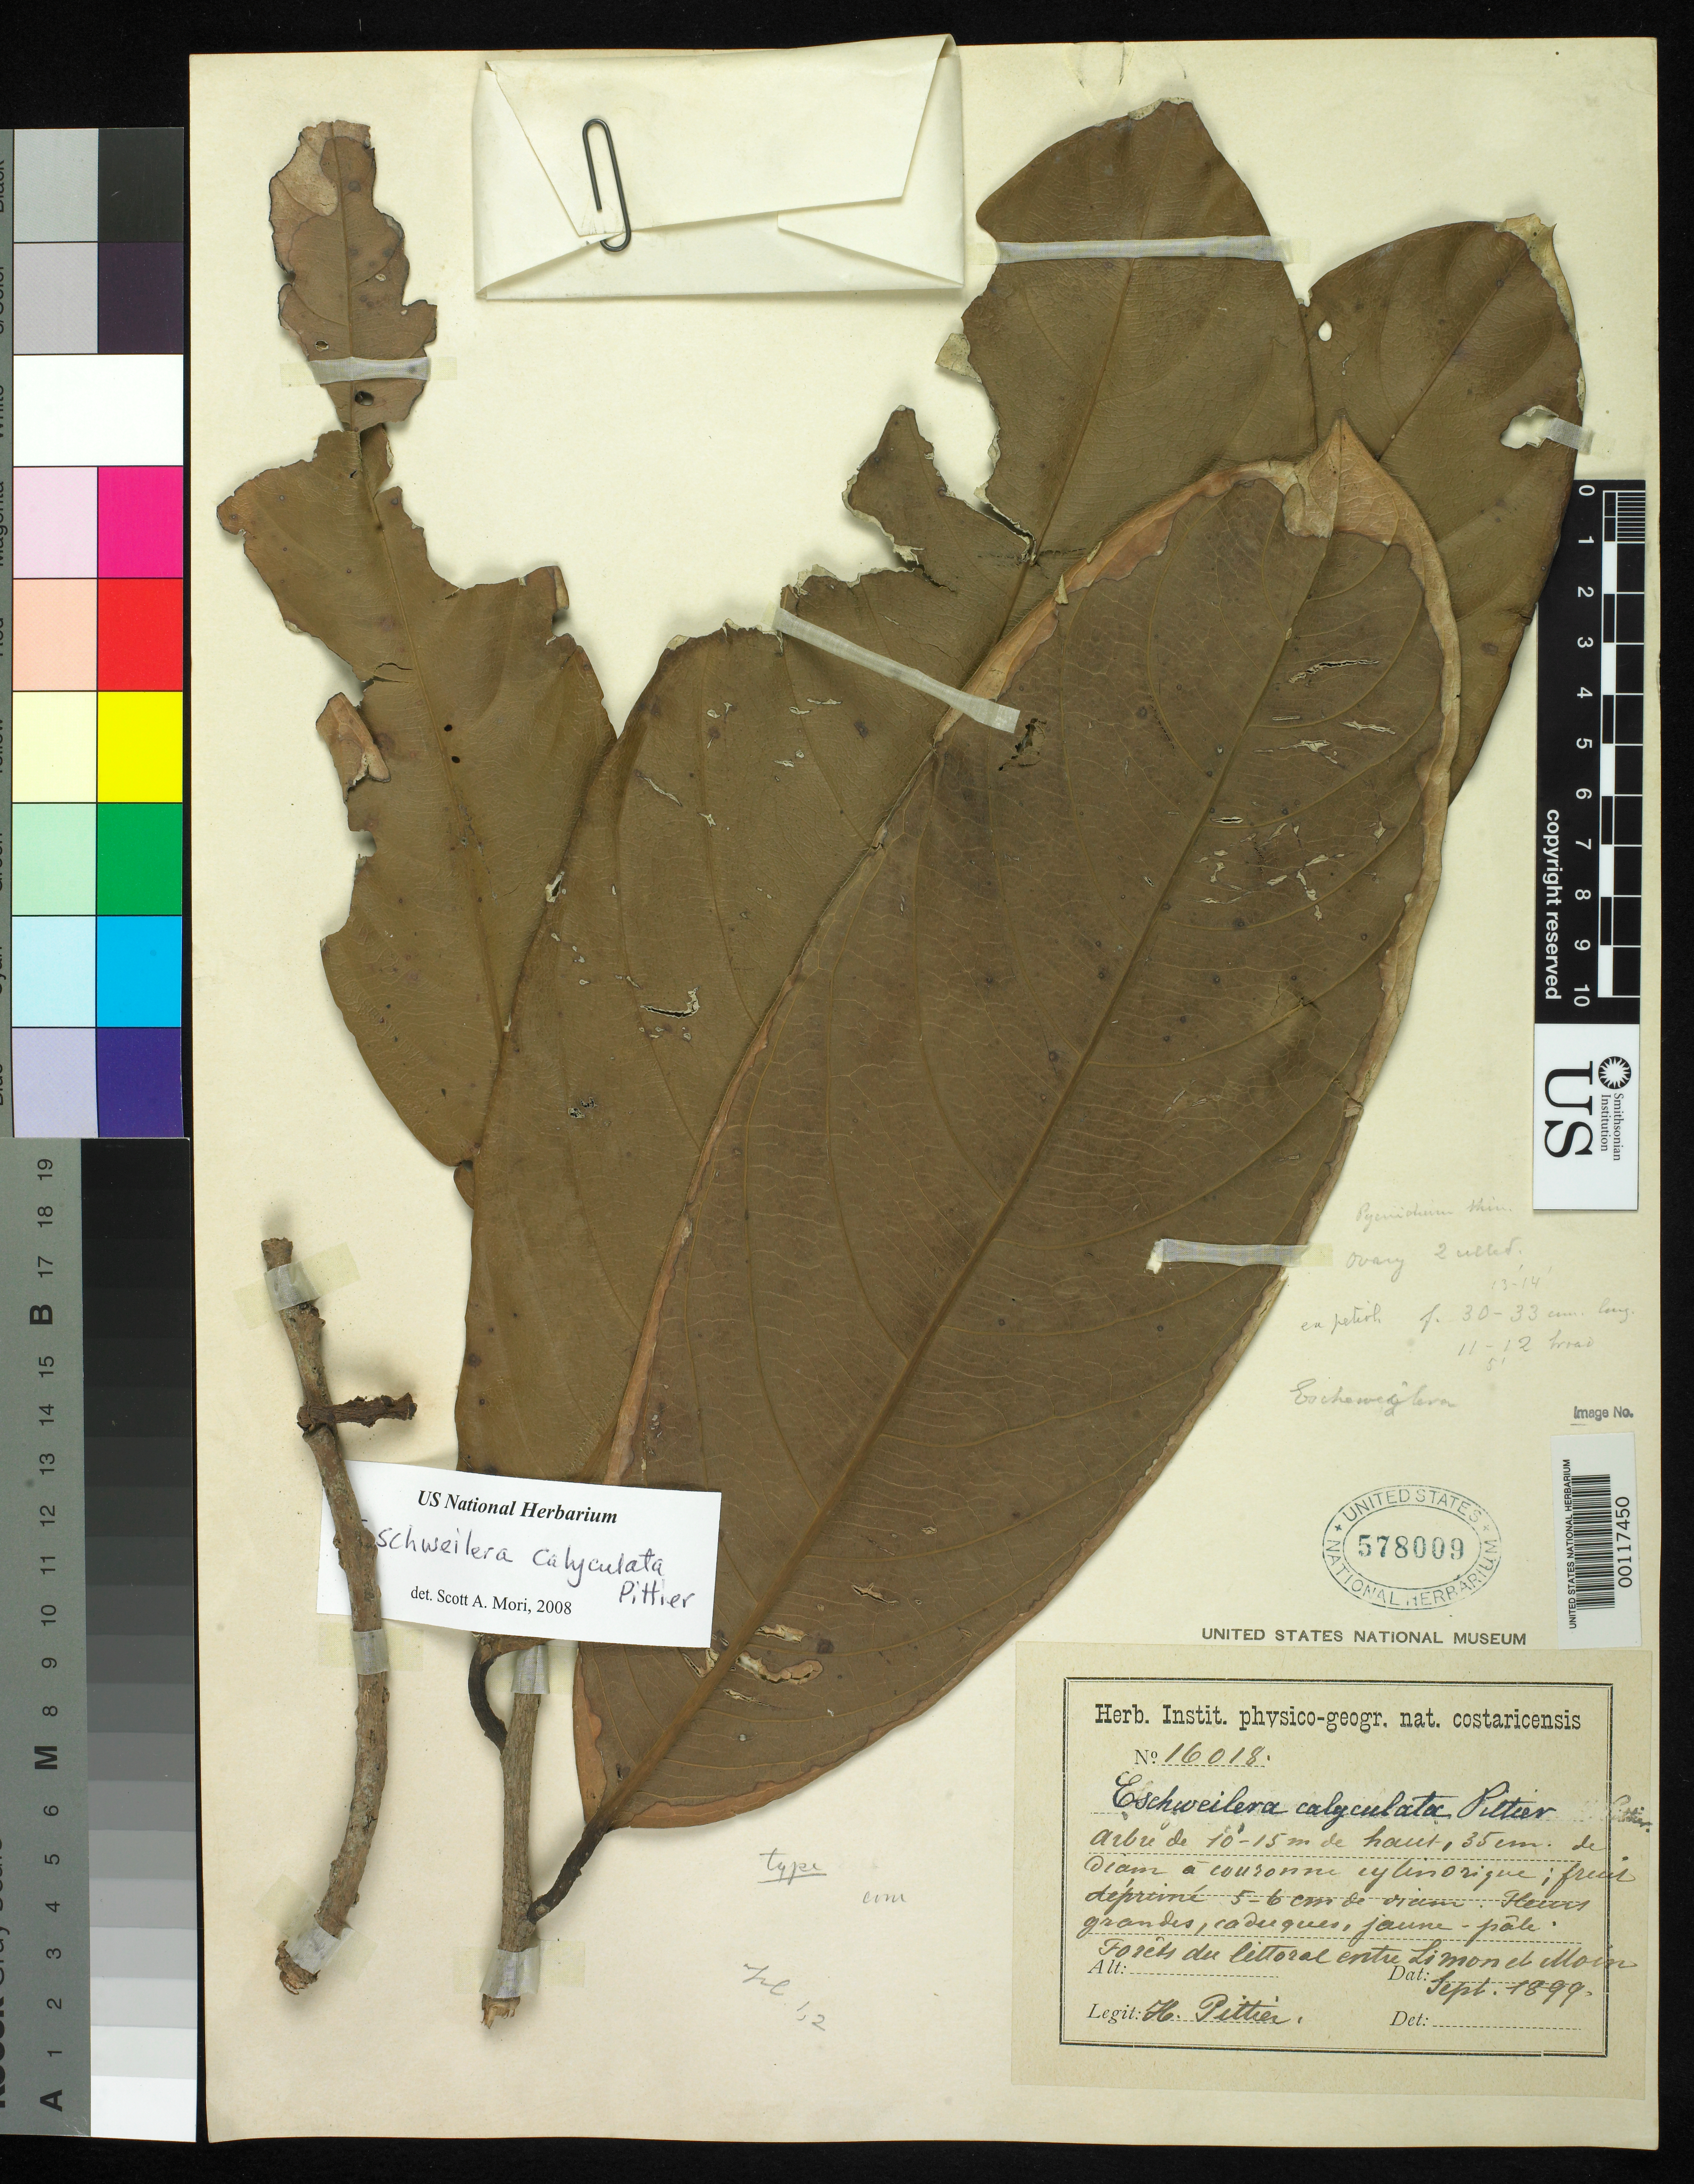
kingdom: Plantae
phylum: Tracheophyta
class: Magnoliopsida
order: Ericales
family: Lecythidaceae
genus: Eschweilera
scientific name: Eschweilera calyculata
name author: Pittier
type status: Holotype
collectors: H. F. Pittier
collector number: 16018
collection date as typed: Sep 1899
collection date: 1899-09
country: Costa Rica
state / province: Limón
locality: Forêts du littoral entre Limon et Moin [Forests of the coast between Limon and Moin]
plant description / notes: USNH sheet no. cited in protologue as type is 578009. Protologue (erroneously) cites collection number as 16008.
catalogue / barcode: US 578009